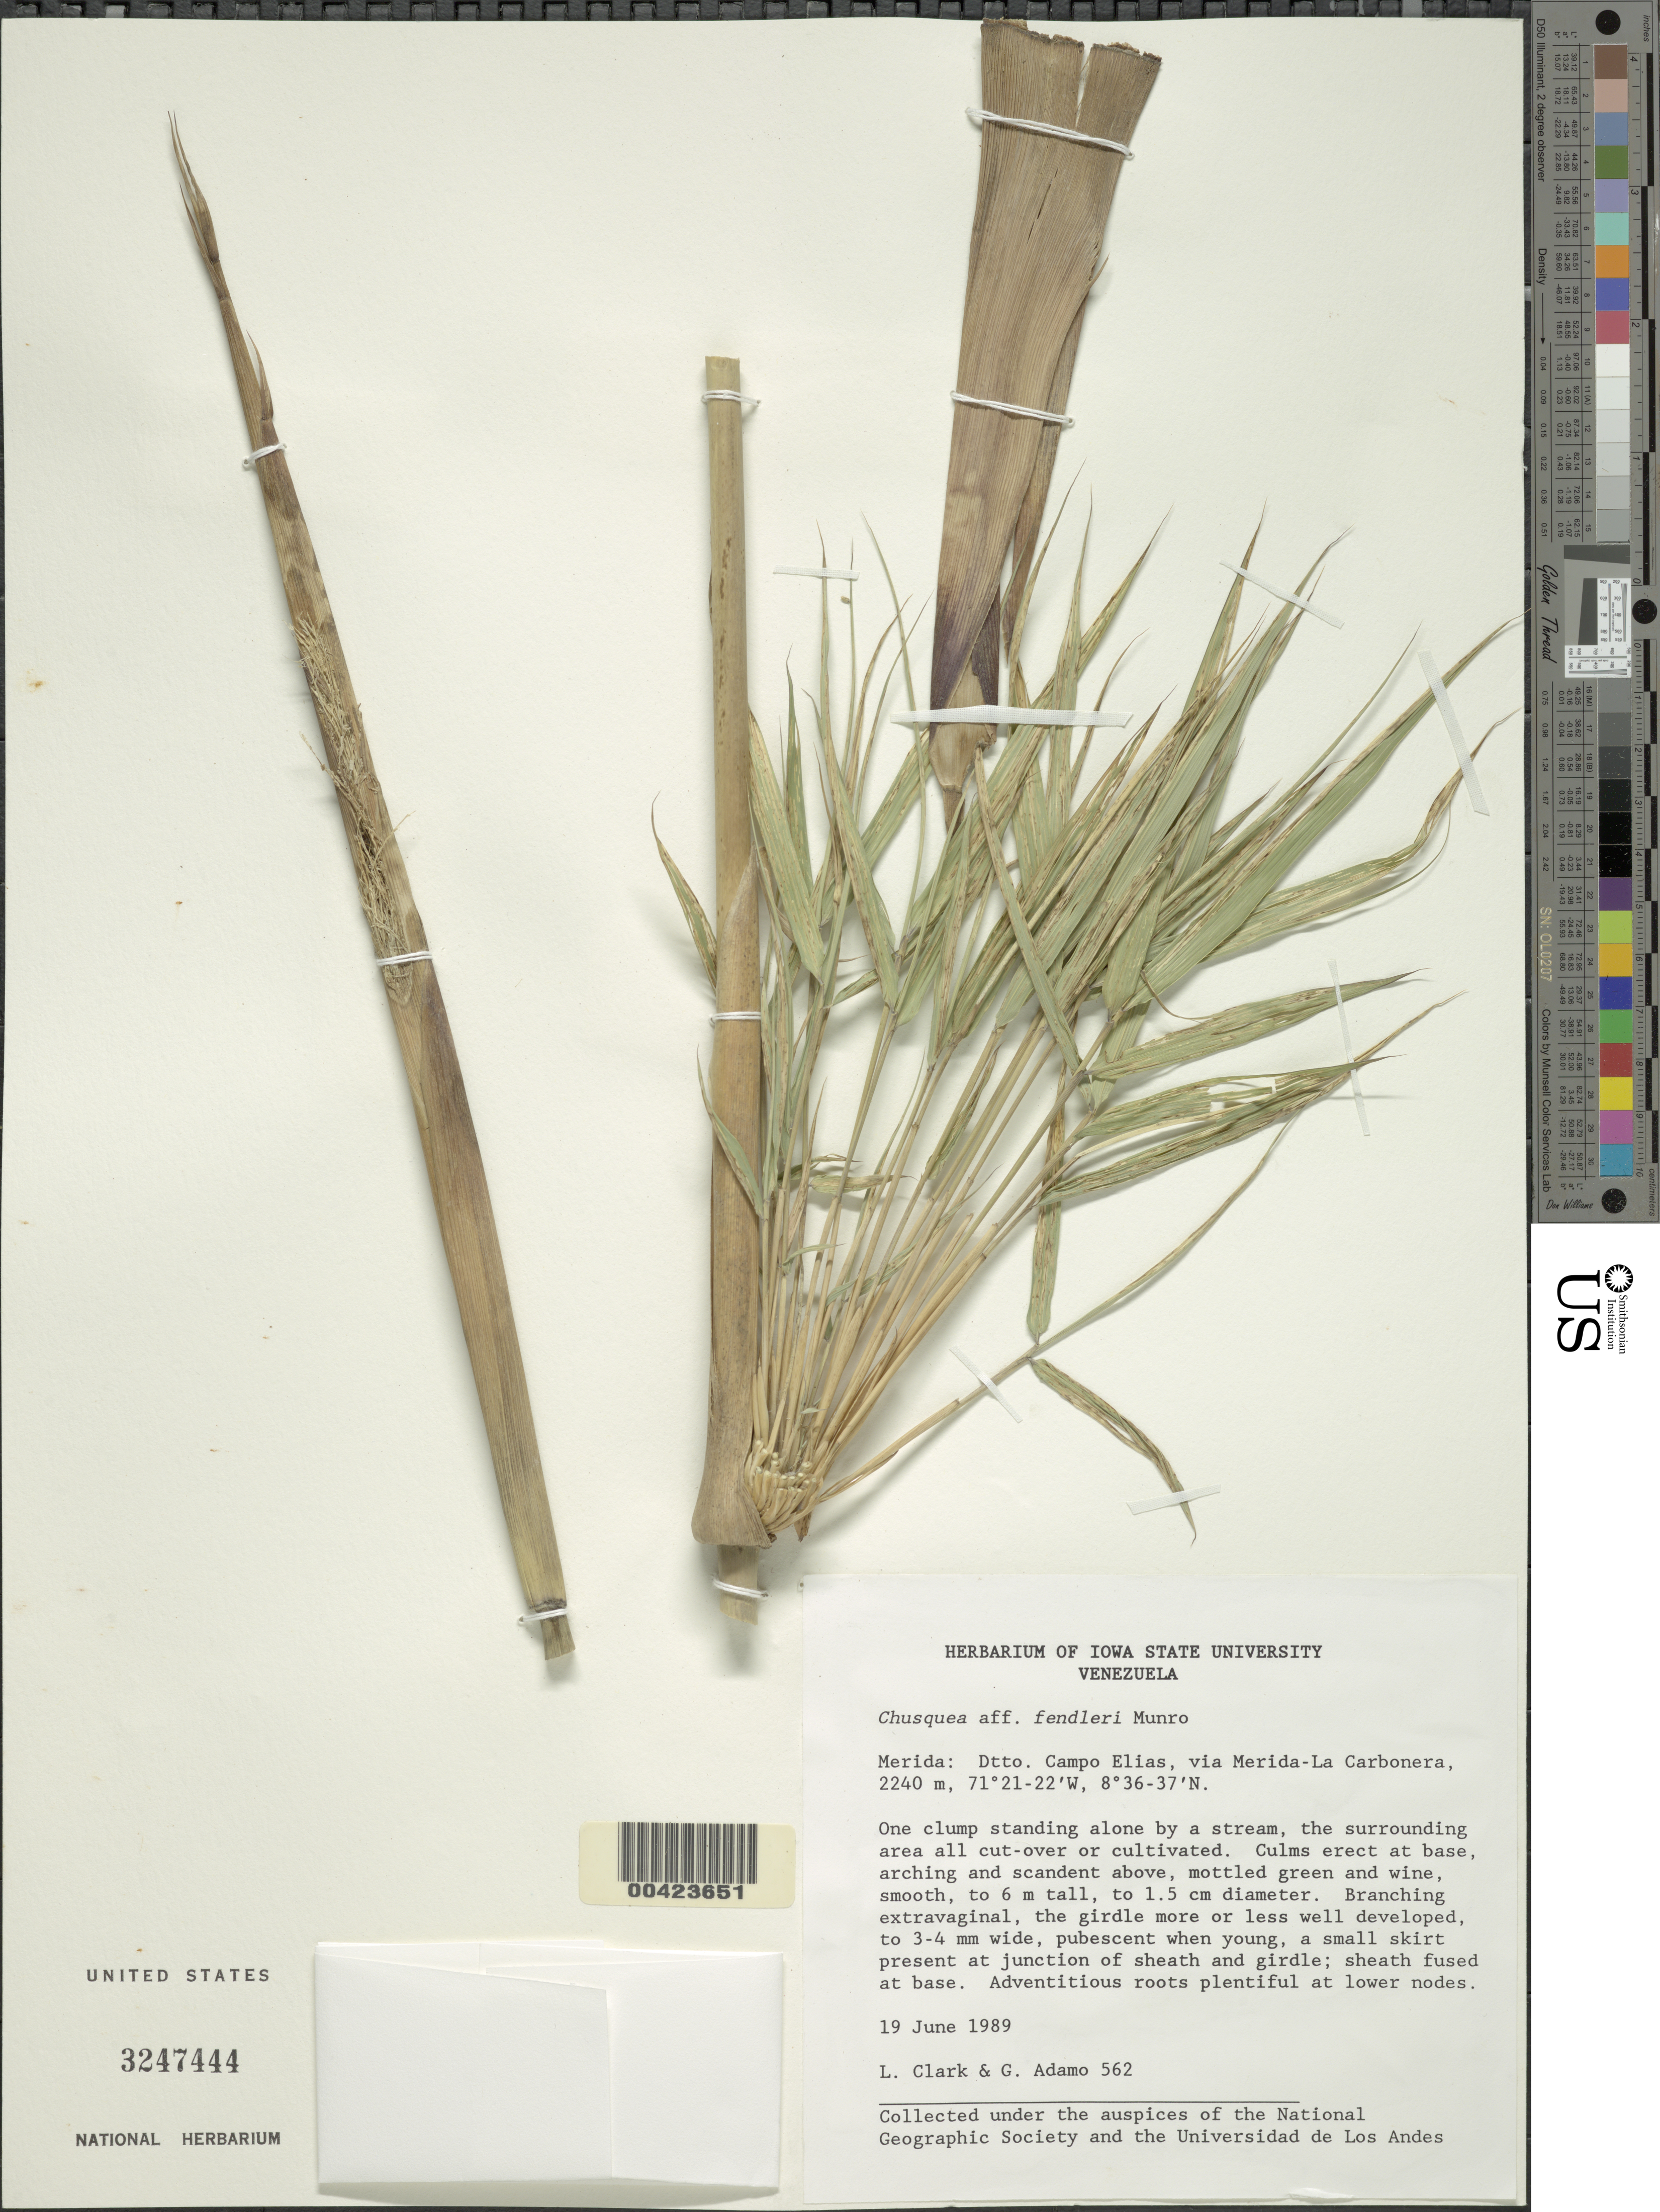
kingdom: Plantae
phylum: Tracheophyta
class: Liliopsida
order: Poales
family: Poaceae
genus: Chusquea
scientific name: Chusquea fendleri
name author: Munro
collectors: L. G. Clark & G. Adamo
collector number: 562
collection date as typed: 19 Jun 1989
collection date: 1989-06-19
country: Venezuela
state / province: Mérida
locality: Via merida- la carbonera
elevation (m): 2240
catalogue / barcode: US 3247444